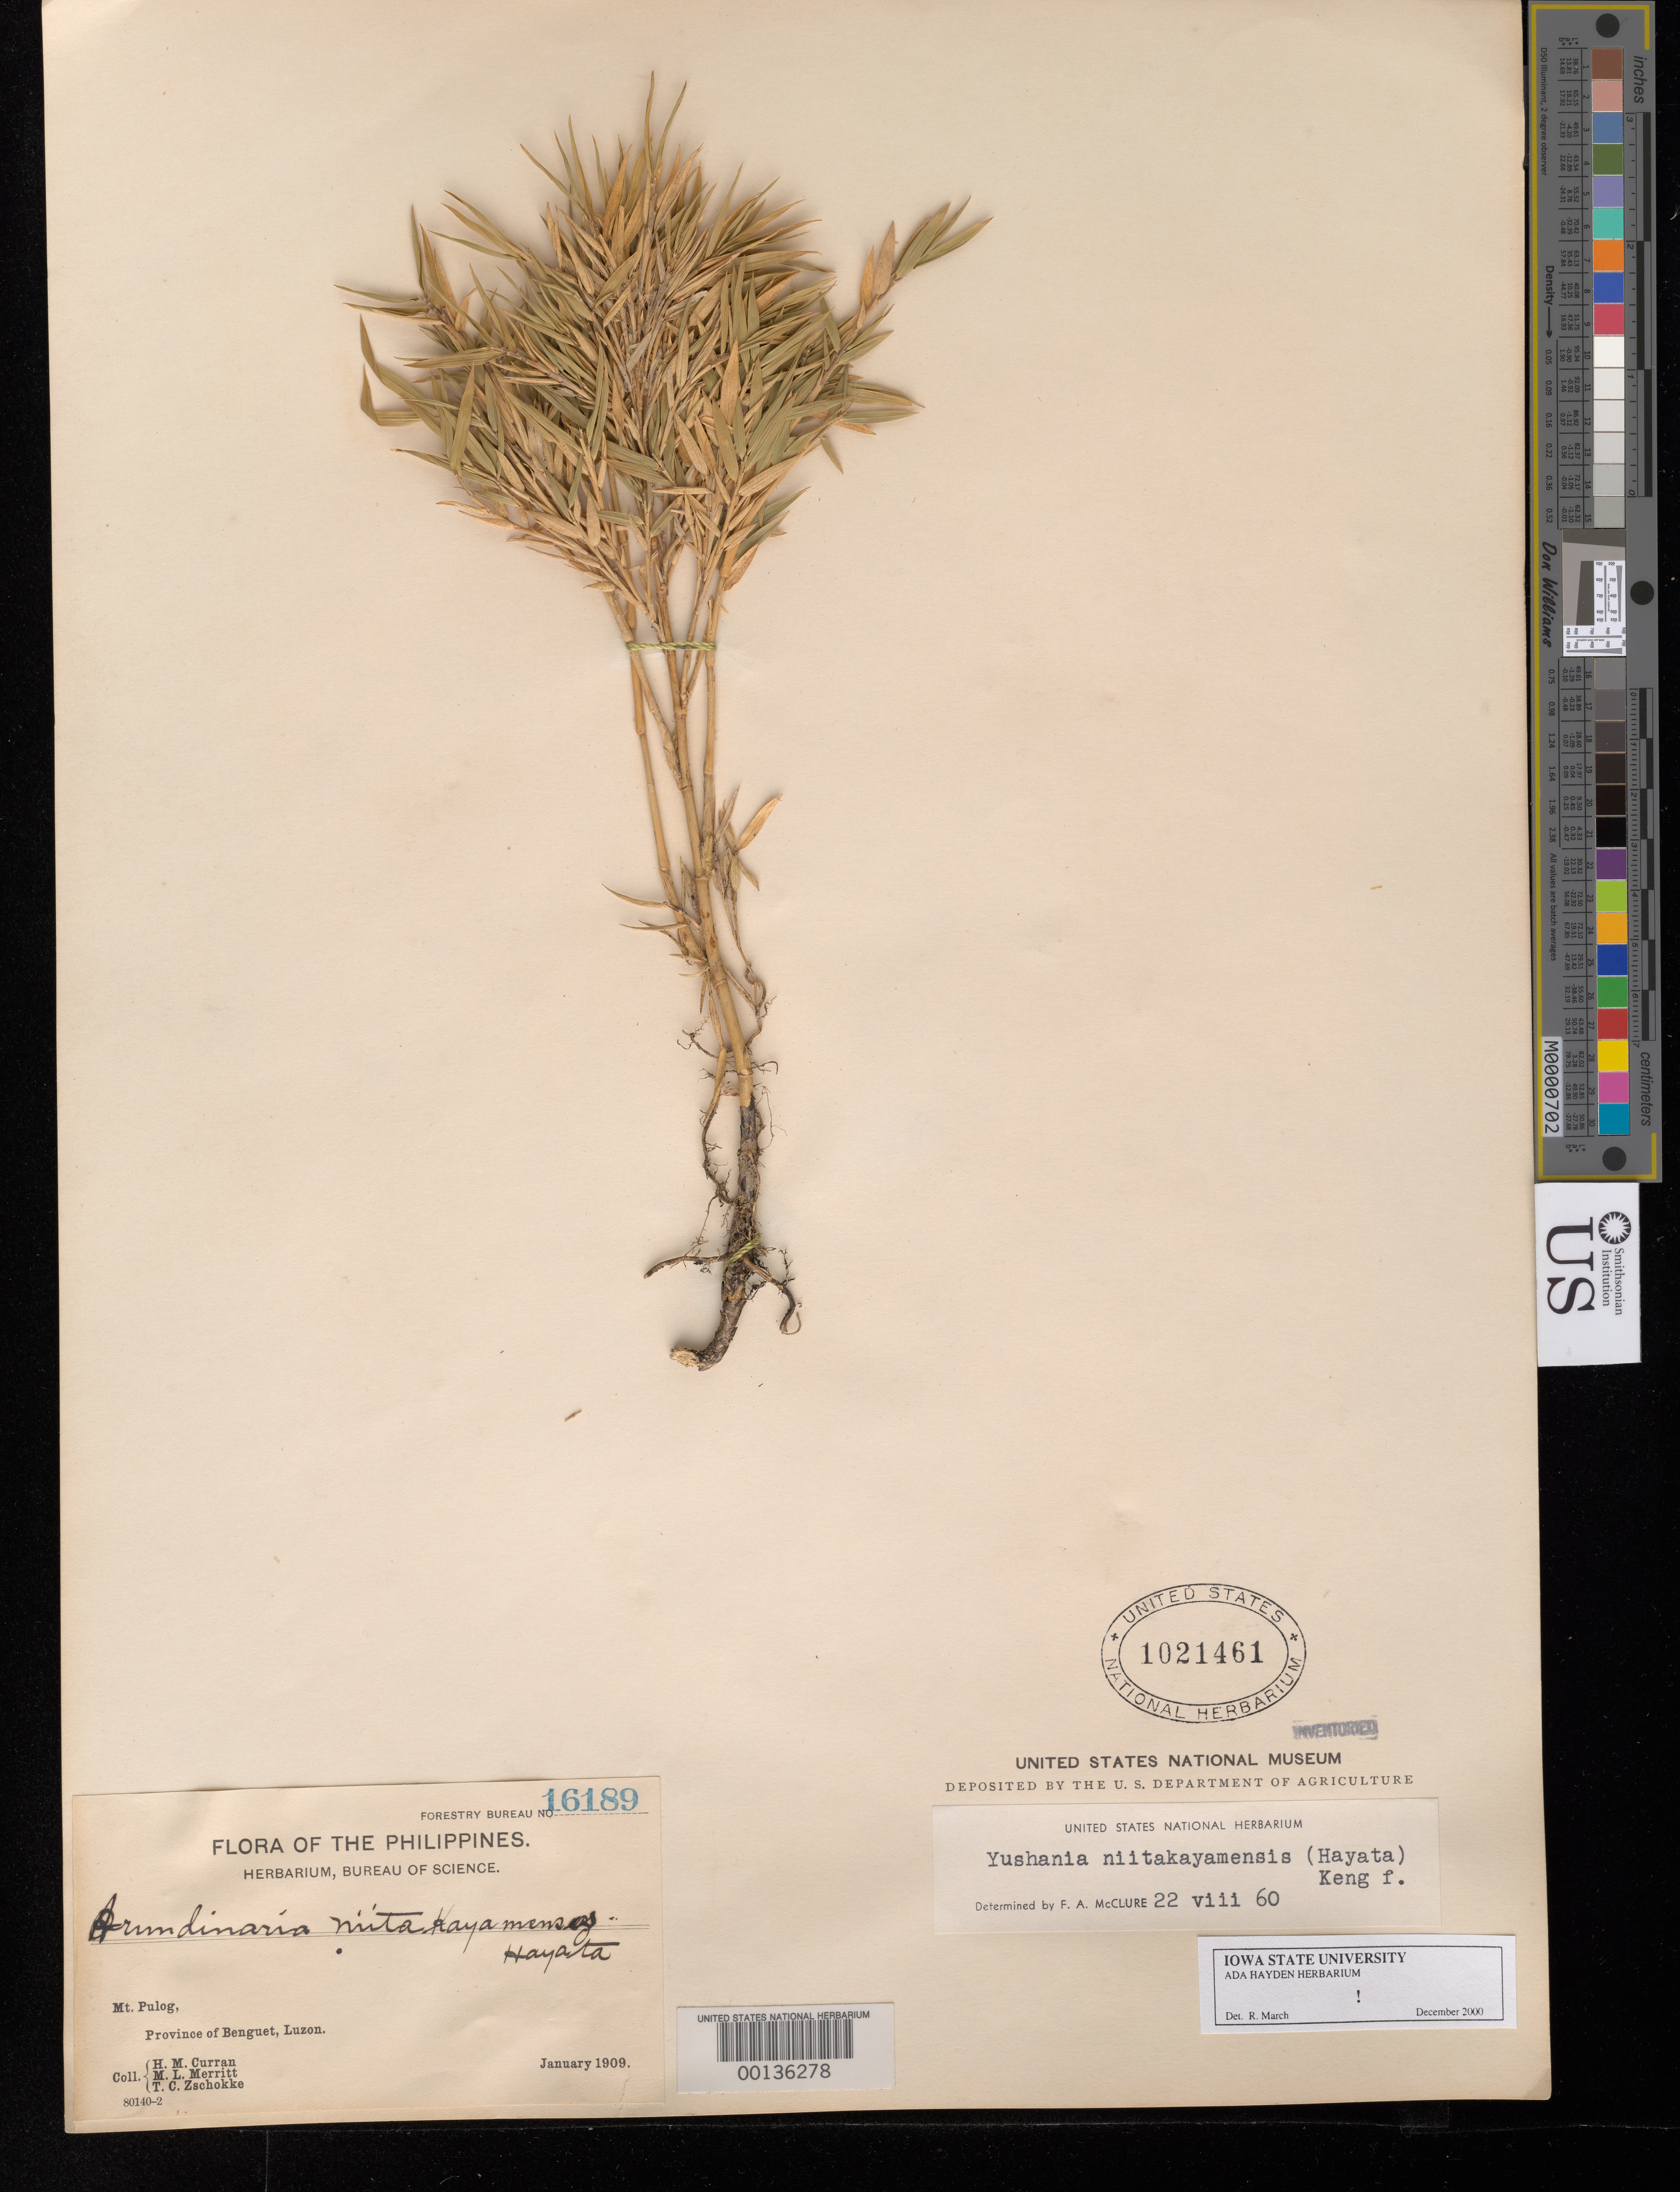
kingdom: Plantae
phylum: Tracheophyta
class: Liliopsida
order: Poales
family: Poaceae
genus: Yushania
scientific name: Yushania aztecorum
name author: McClure & E.W. Sm.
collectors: H. M. Curran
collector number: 16189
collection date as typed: Jan 1909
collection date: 1909-01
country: Philippines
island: Luzon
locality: Benguet, mt. pulog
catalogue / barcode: US 1021461